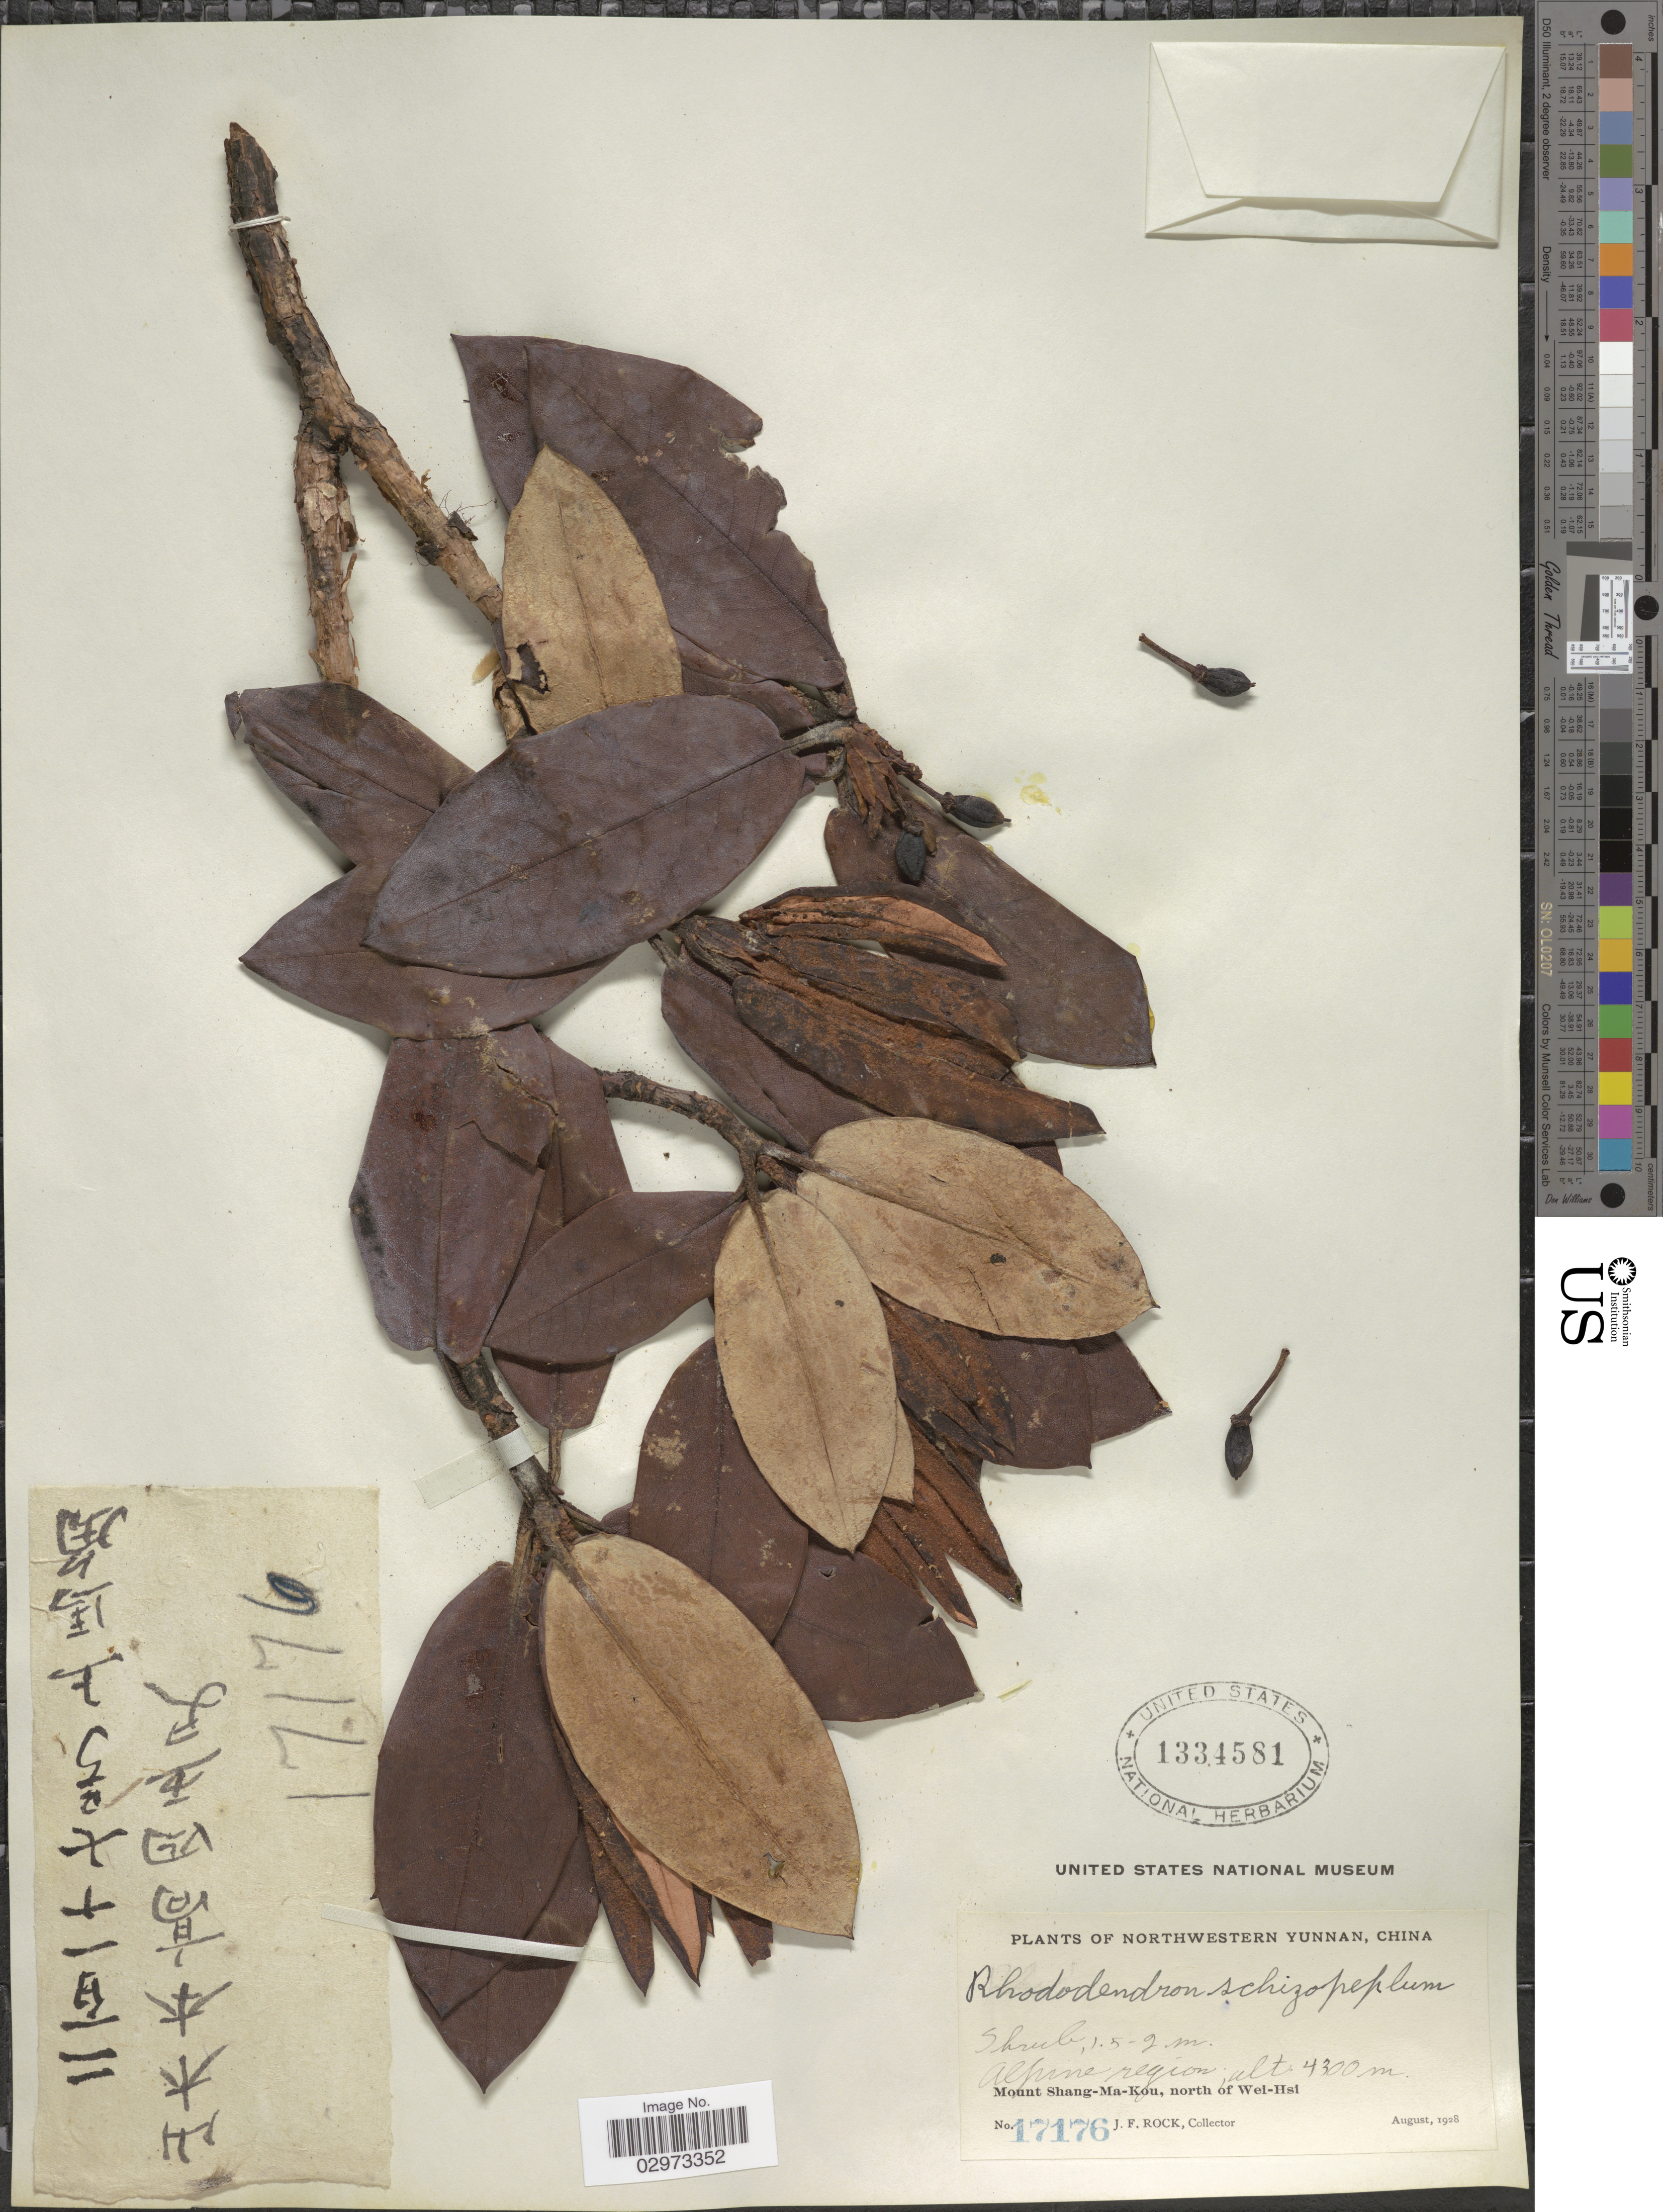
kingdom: Plantae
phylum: Tracheophyta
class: Magnoliopsida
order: Ericales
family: Ericaceae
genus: Rhododendron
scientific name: Rhododendron schizopeplum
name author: Balf. f. & Forrest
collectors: J. Rock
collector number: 17176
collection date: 1928-08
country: China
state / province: Yunnan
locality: Northwestern Yunnan. Alpine region. Mount Shang-Ma-Kou, north of Wei-Hsi.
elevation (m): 4300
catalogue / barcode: US 1334581